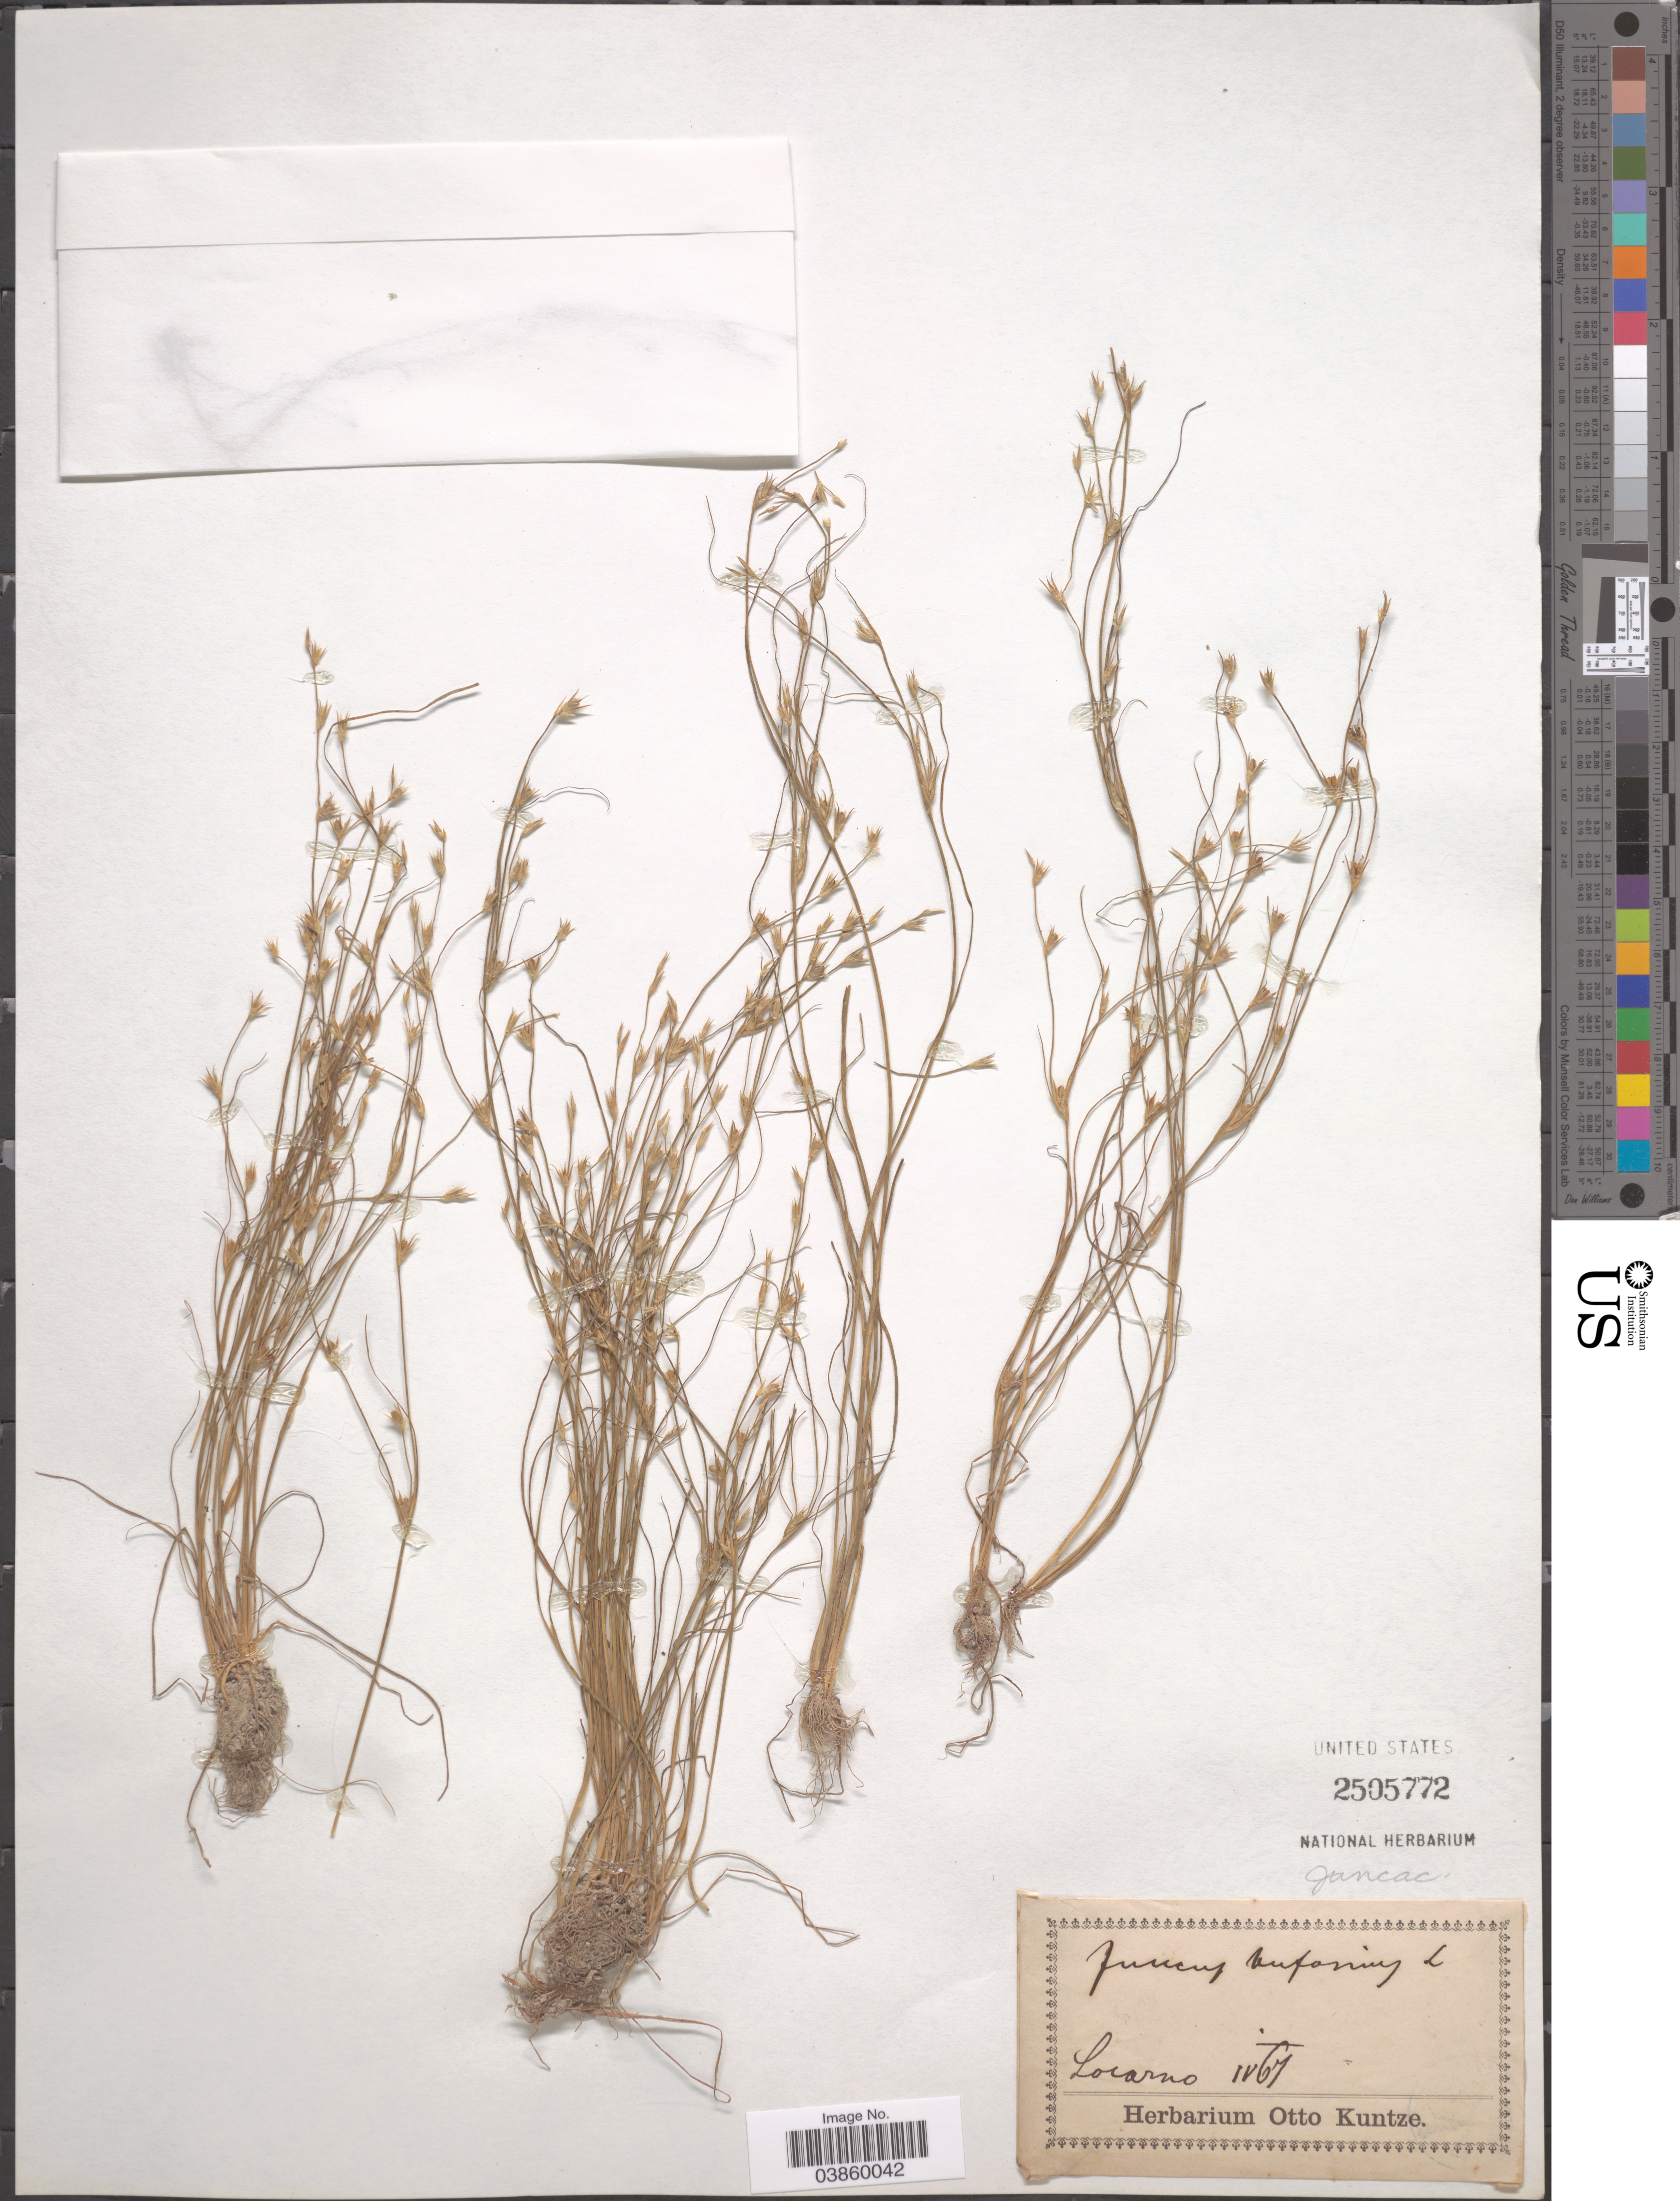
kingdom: Plantae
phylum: Tracheophyta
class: Liliopsida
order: Poales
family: Juncaceae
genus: Juncus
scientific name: Juncus bufonius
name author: L.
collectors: ex herb. Otto Kuntze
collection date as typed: Transcribed d/m/y: /4/67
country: Switzerland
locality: Locarno.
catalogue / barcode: US 2505772